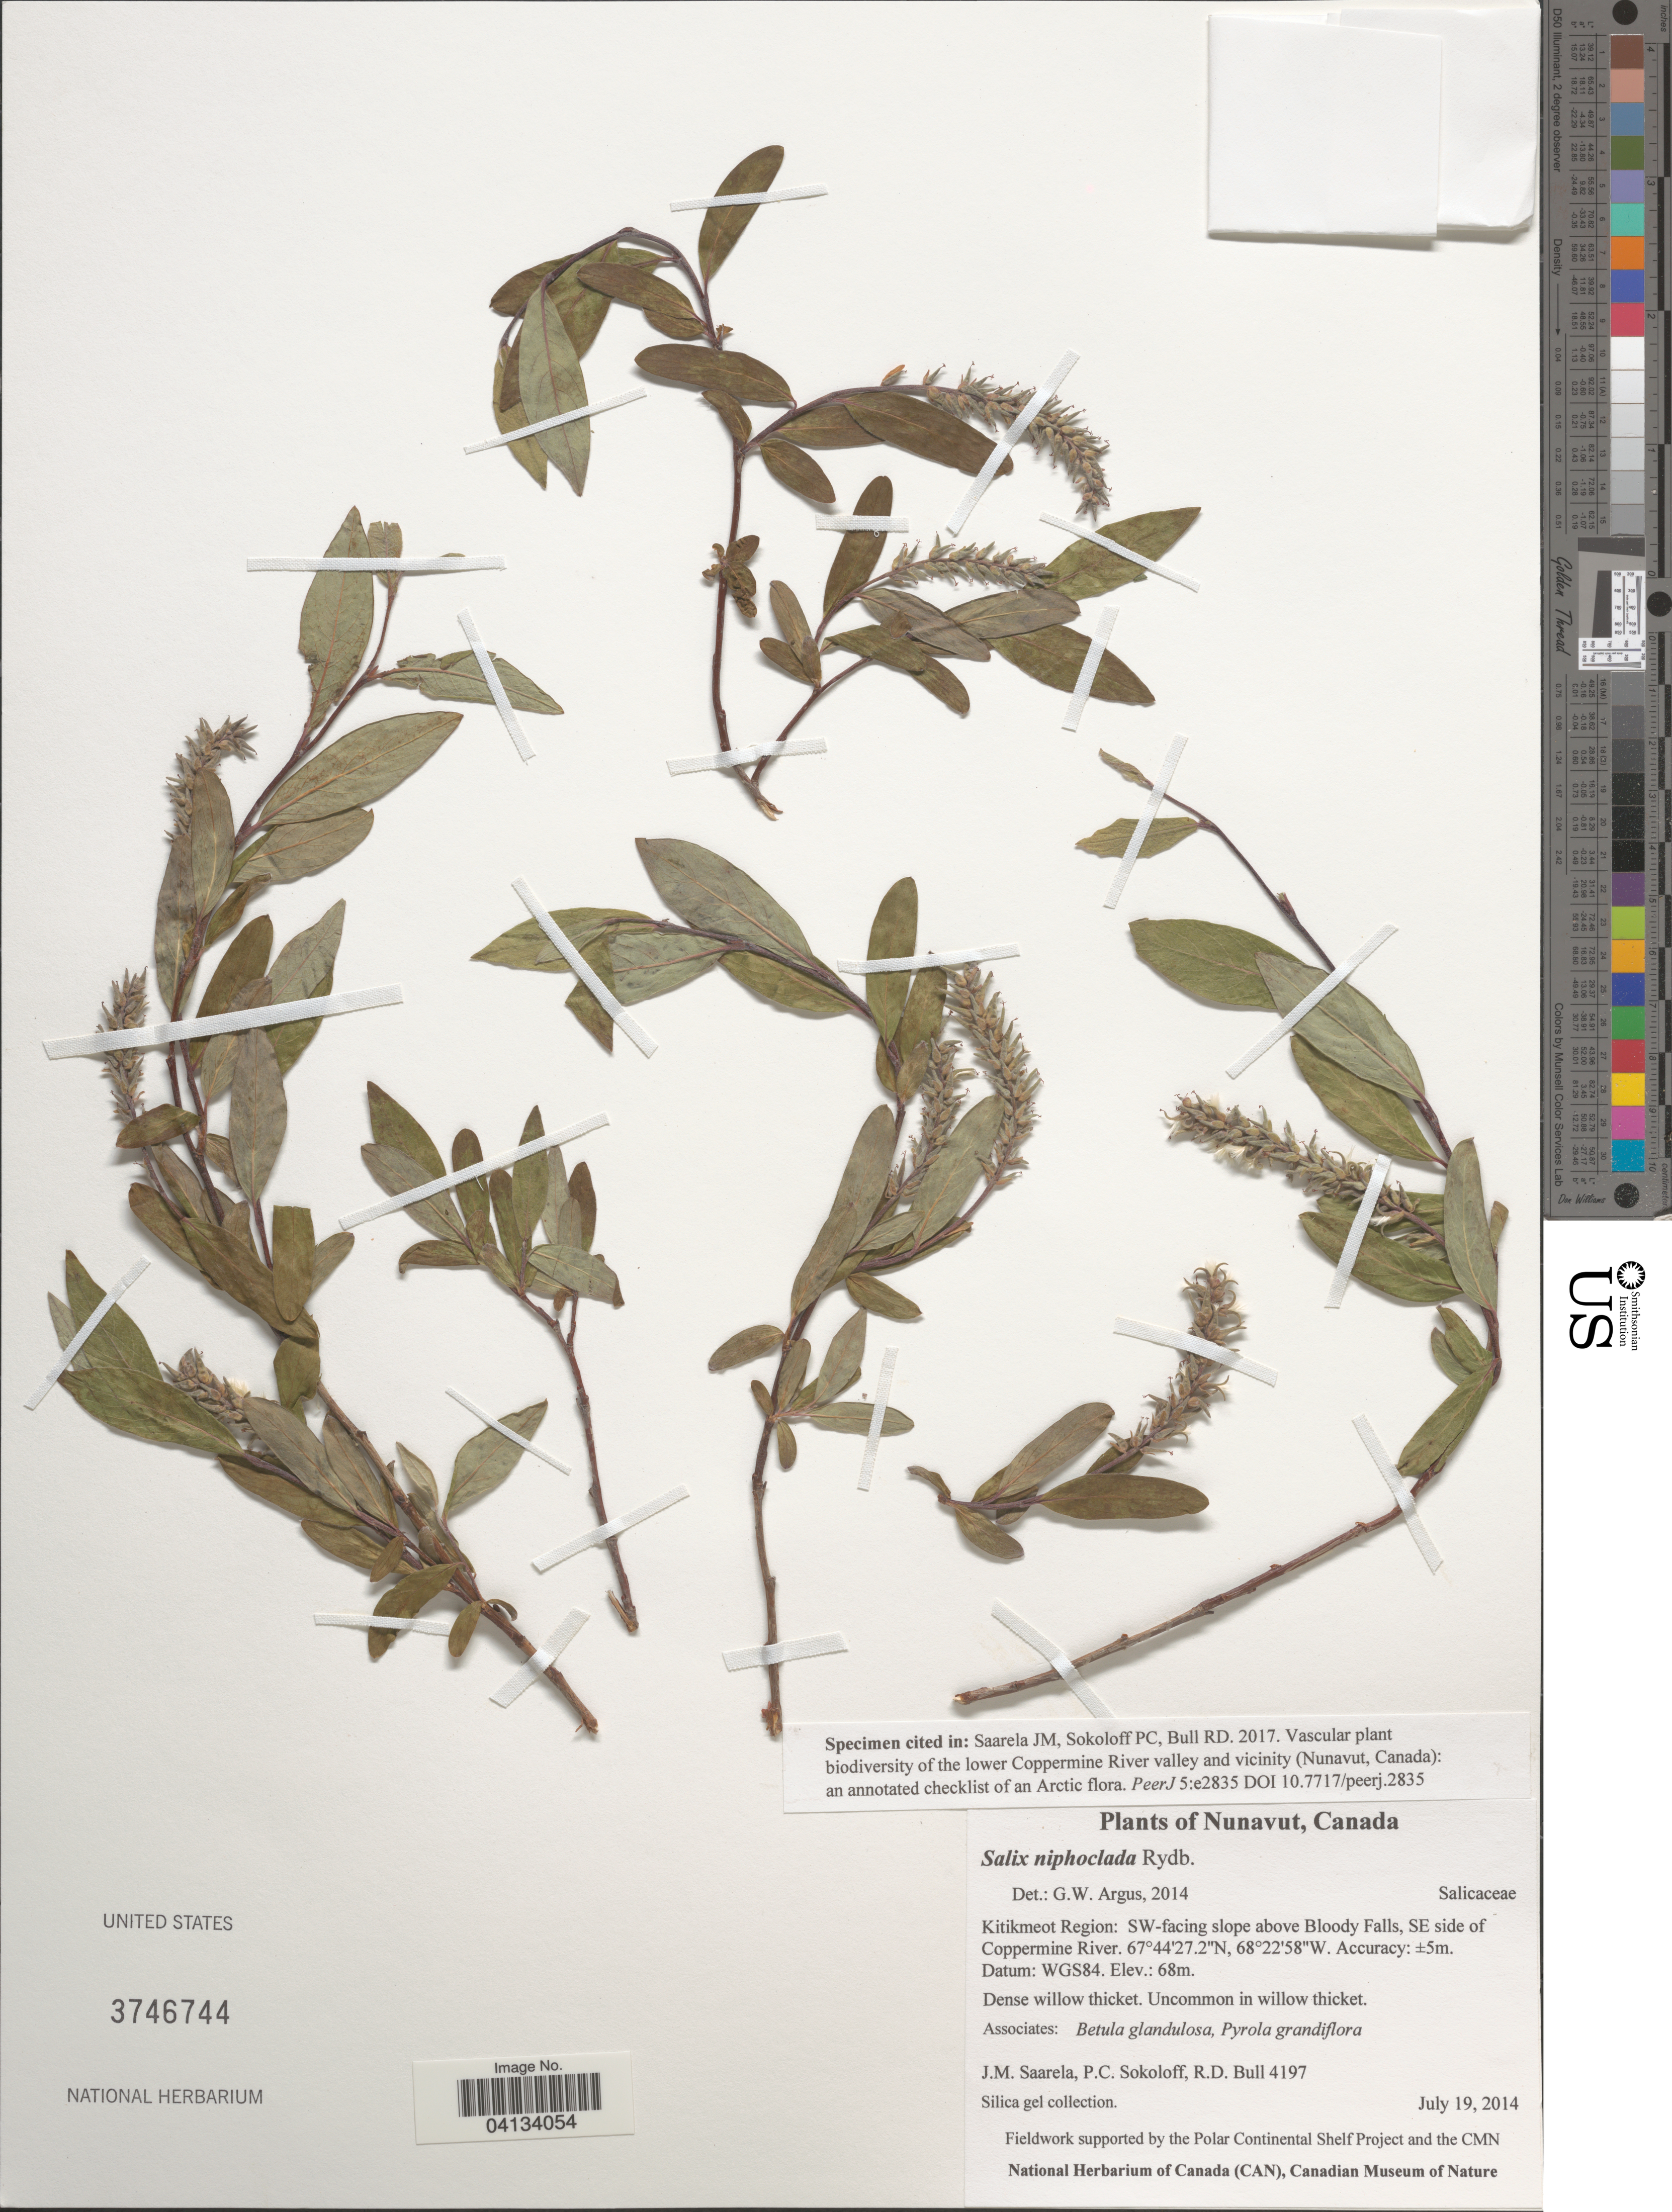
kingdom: Plantae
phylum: Tracheophyta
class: Magnoliopsida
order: Malpighiales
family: Salicaceae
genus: Salix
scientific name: Salix niphoclada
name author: Rydb.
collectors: J. Saarela, P. Sokoloff & R. Bull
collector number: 4197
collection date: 2014-07-19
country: Canada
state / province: Nunavut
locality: Kitikmeot Region: S-SW-facing slopes above Bloody Falls, SE side of Coppermine River. WGS84.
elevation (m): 68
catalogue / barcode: US 3746744